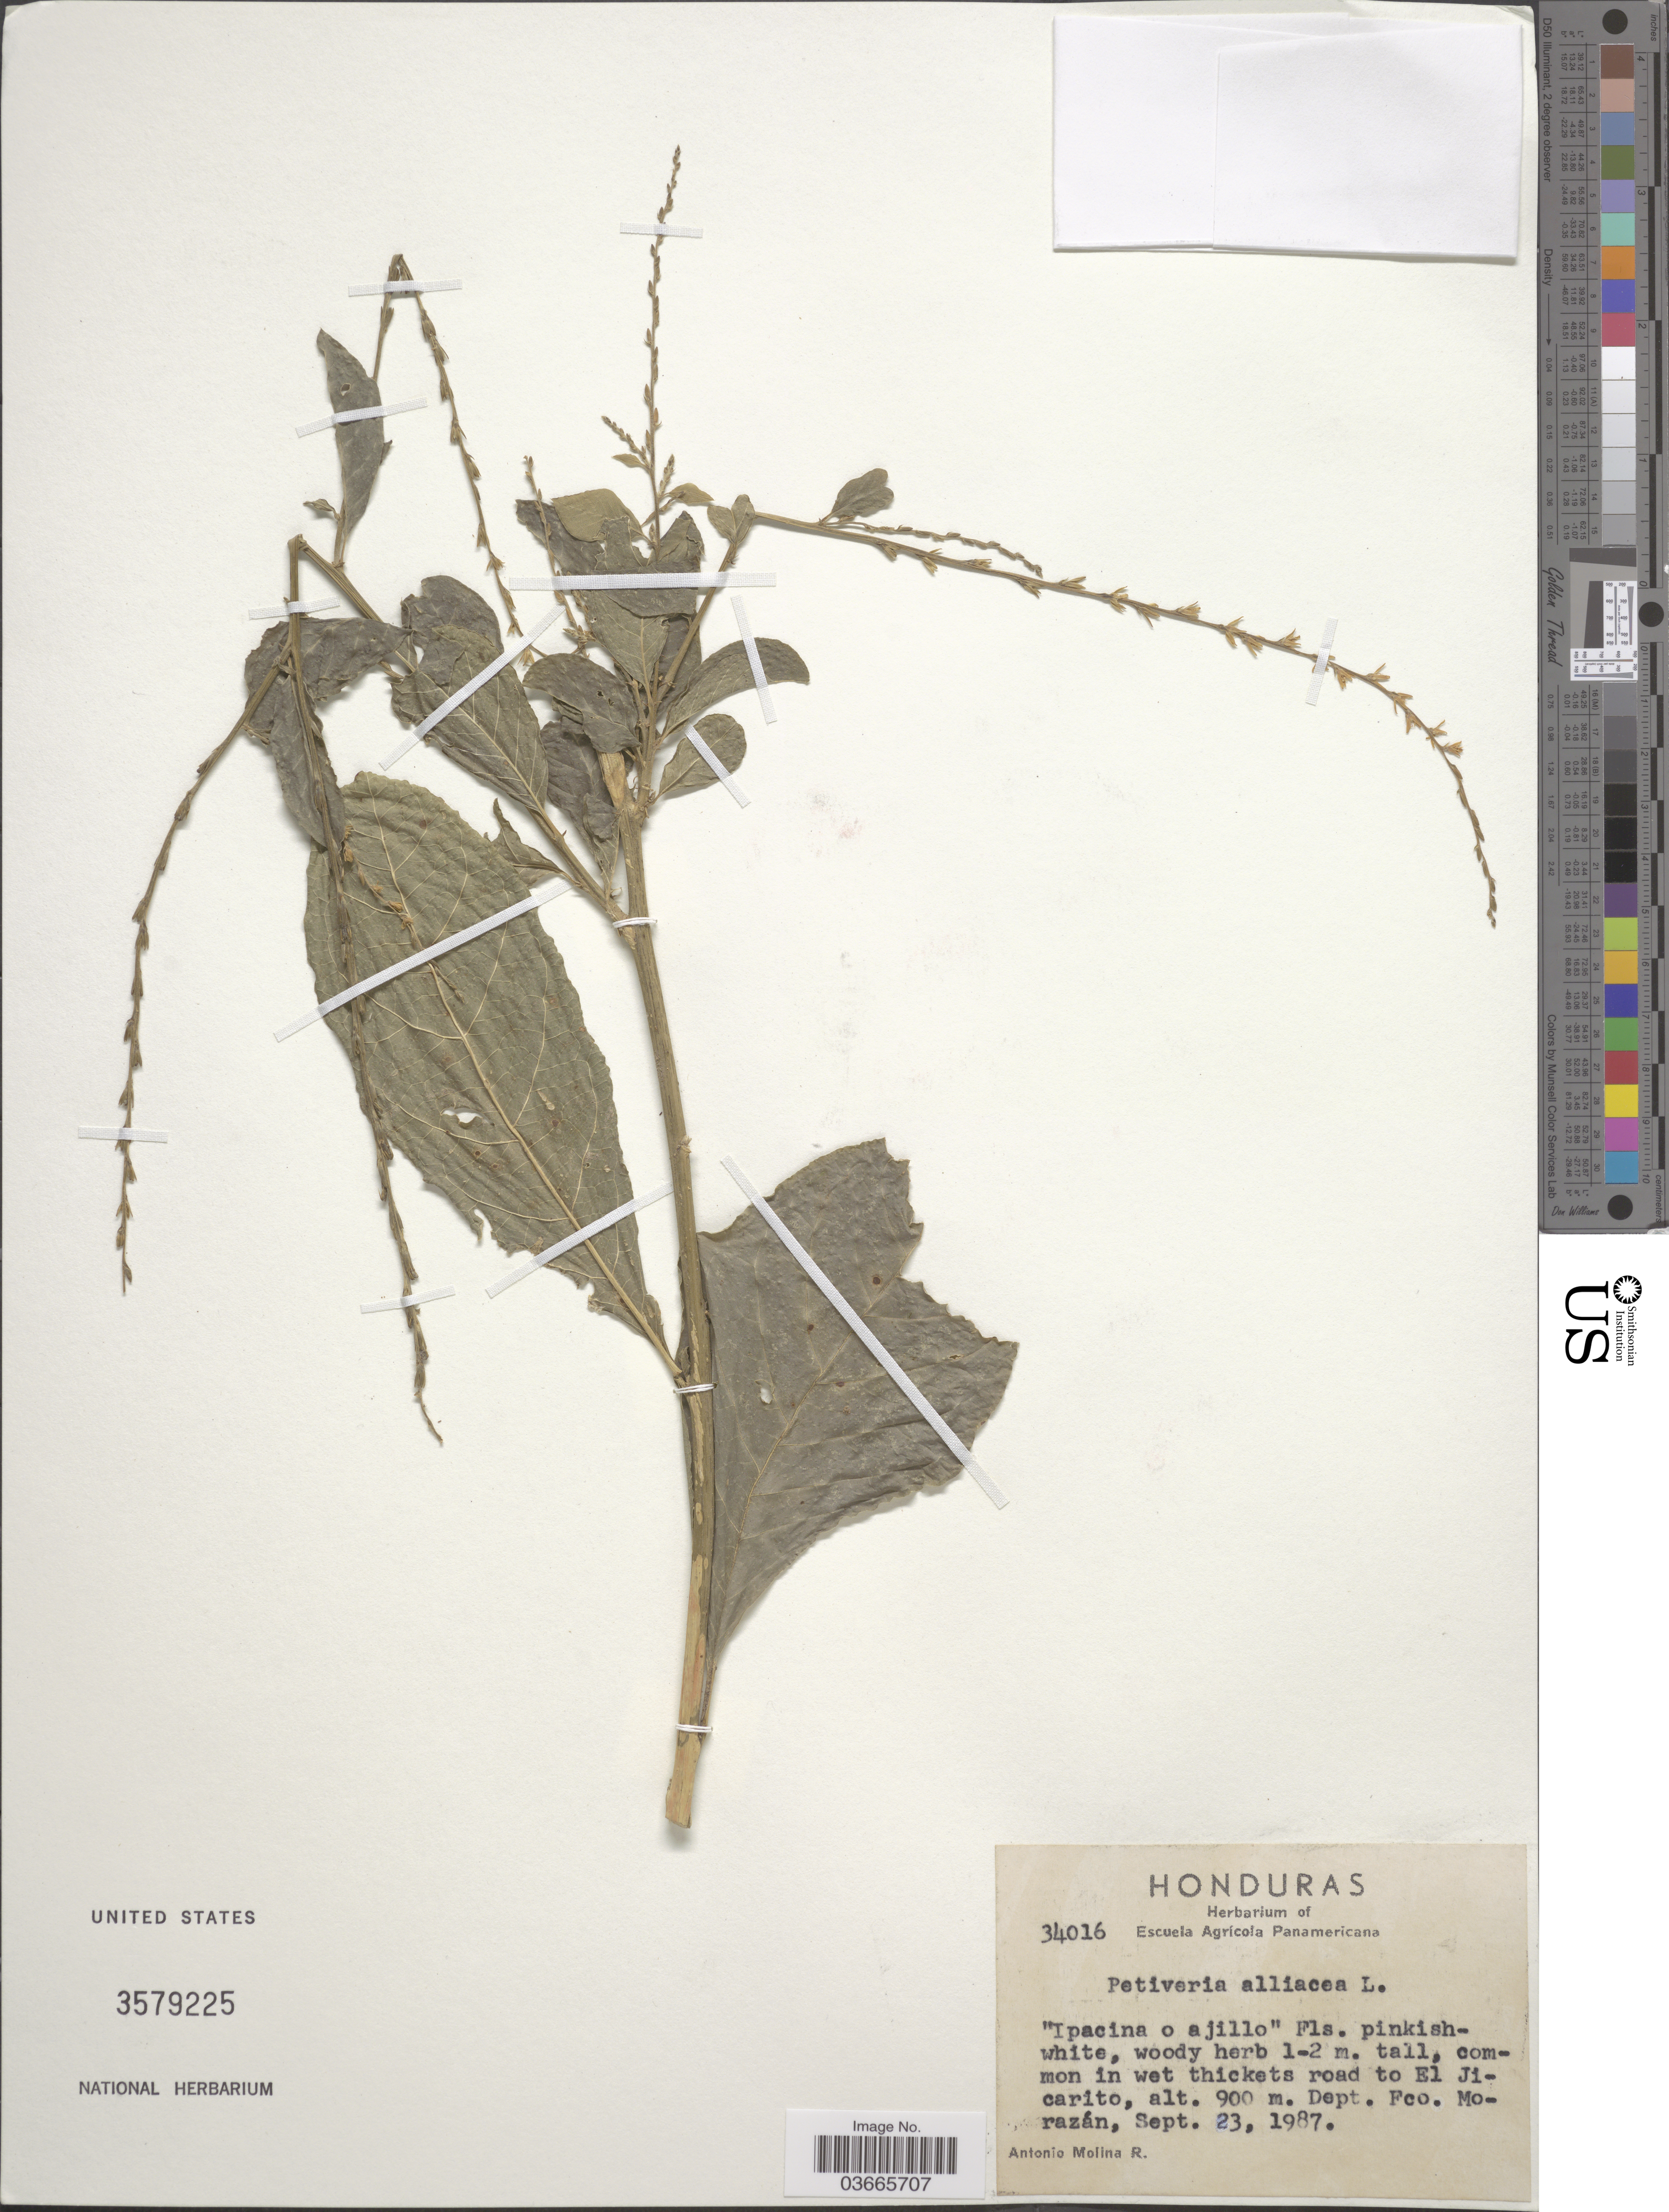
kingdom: Plantae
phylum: Tracheophyta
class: Magnoliopsida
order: Caryophyllales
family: Phytolaccaceae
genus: Petiveria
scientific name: Petiveria alliacea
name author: L.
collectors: A. Molina R.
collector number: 34016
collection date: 1987-09-23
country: Honduras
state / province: Fco. Morazán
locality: Road to El Jicarito, Dept. Fco. Morazán.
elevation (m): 900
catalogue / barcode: US 3579225